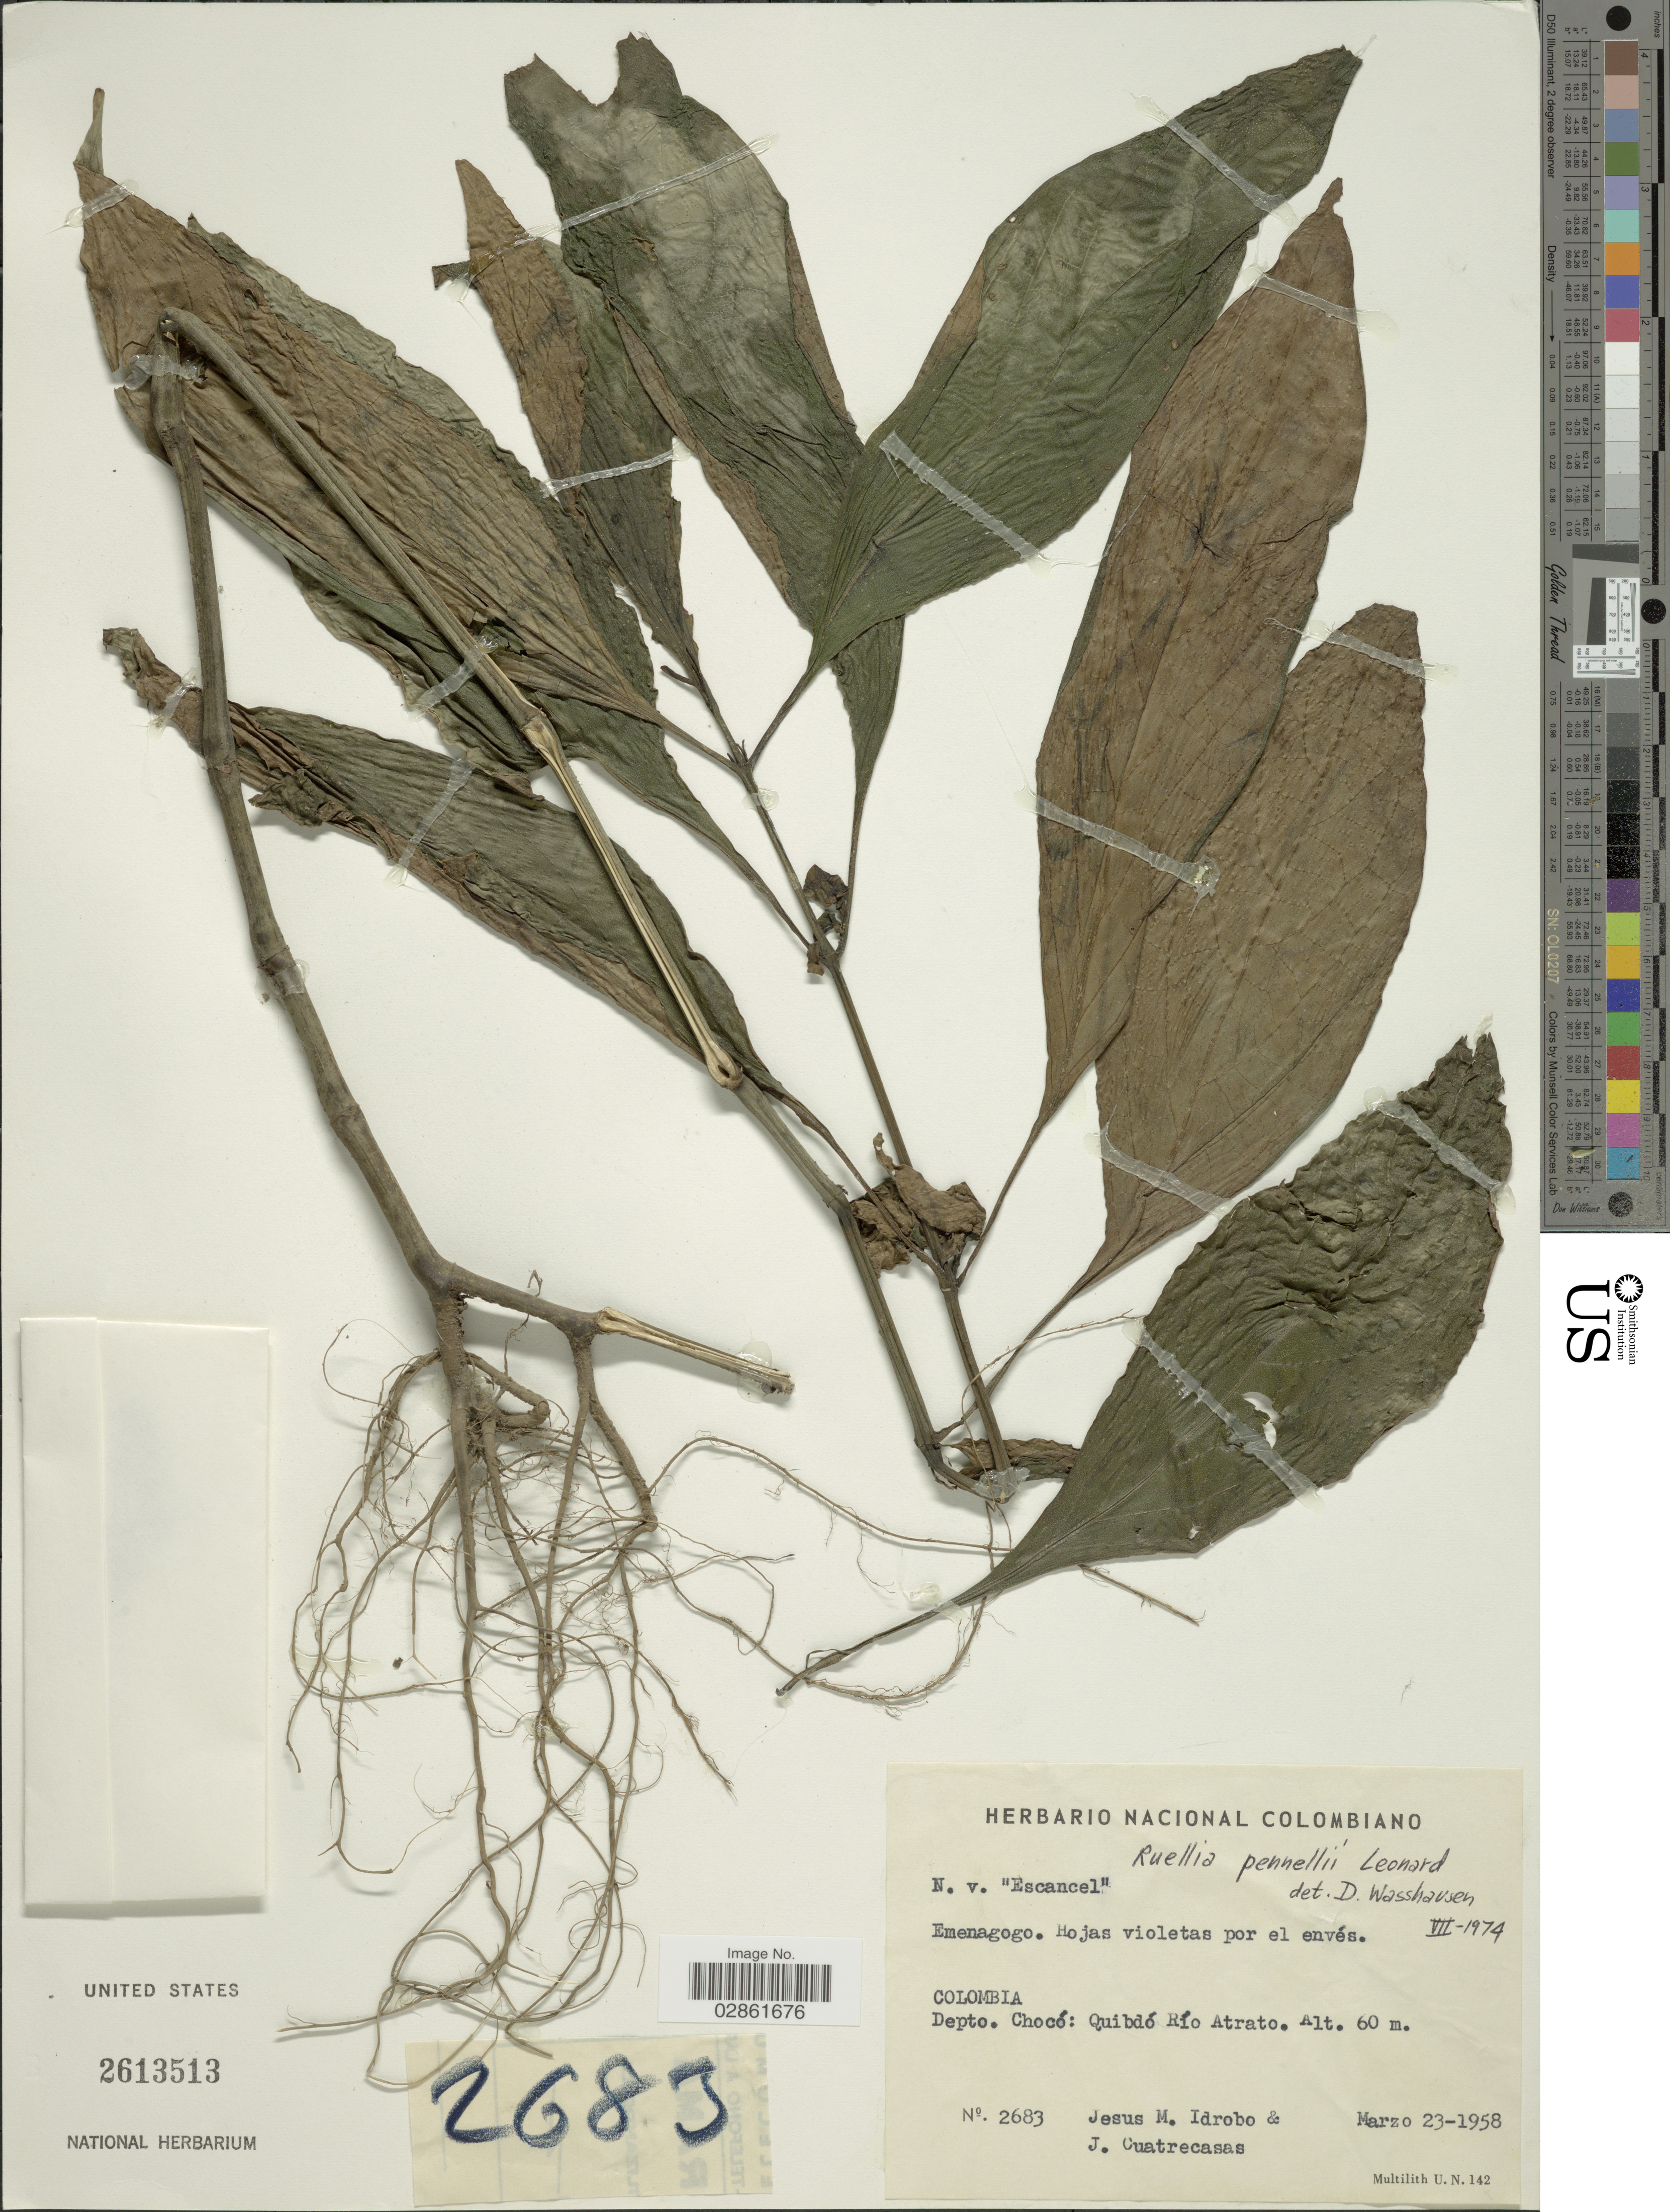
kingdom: Plantae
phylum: Tracheophyta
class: Magnoliopsida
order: Lamiales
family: Acanthaceae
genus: Ruellia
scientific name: Ruellia pennellii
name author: Leonard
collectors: J. M. Idrobo & J. Cuatrecasas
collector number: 2683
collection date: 1958-03-23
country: Colombia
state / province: Chocó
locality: Depto. Chocó: Quibdó Río Atrato.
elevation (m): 60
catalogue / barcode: US 2613513